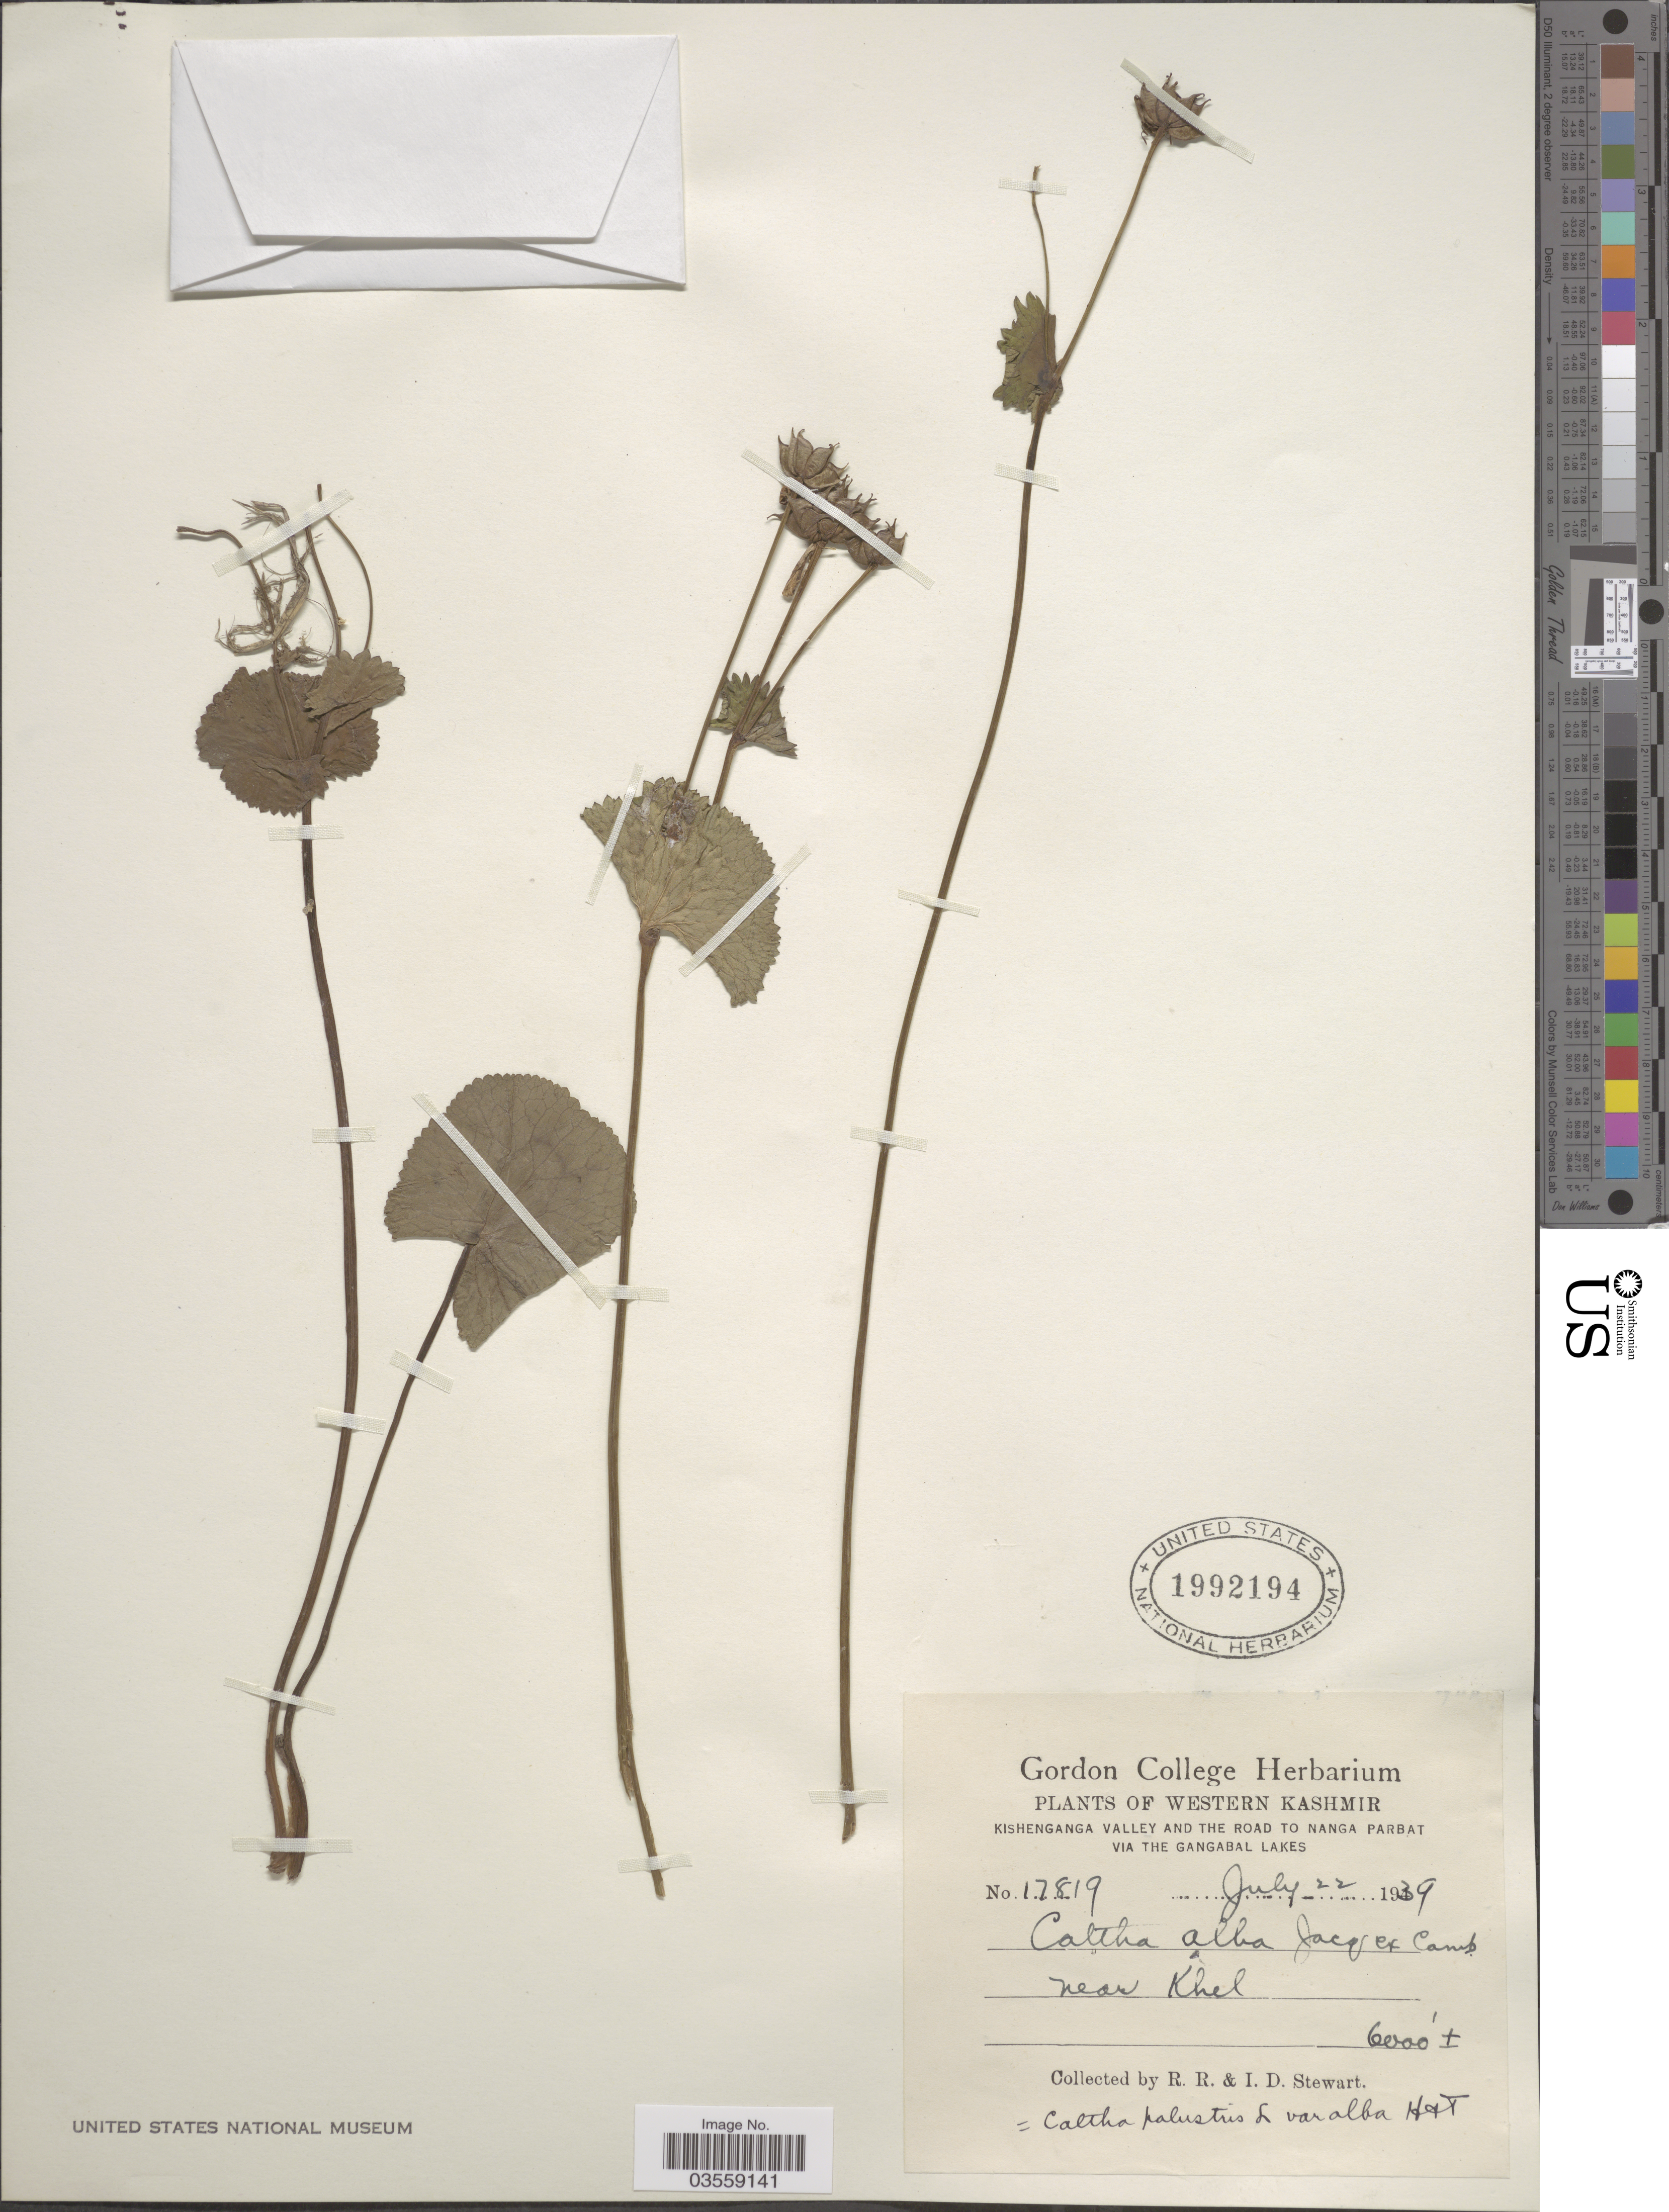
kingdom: Plantae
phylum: Tracheophyta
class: Magnoliopsida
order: Ranunculales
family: Ranunculaceae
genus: Caltha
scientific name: Caltha palustris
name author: L.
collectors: R. Stewart & I. Stewart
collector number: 17819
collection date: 1939-07-22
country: India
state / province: Jammu and Kashmir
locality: Western Kashmir. Kishenganga Valley and The road to Nanga Parbat via The Gangabal Lakes. Near Khel.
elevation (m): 1829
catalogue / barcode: US 1992194